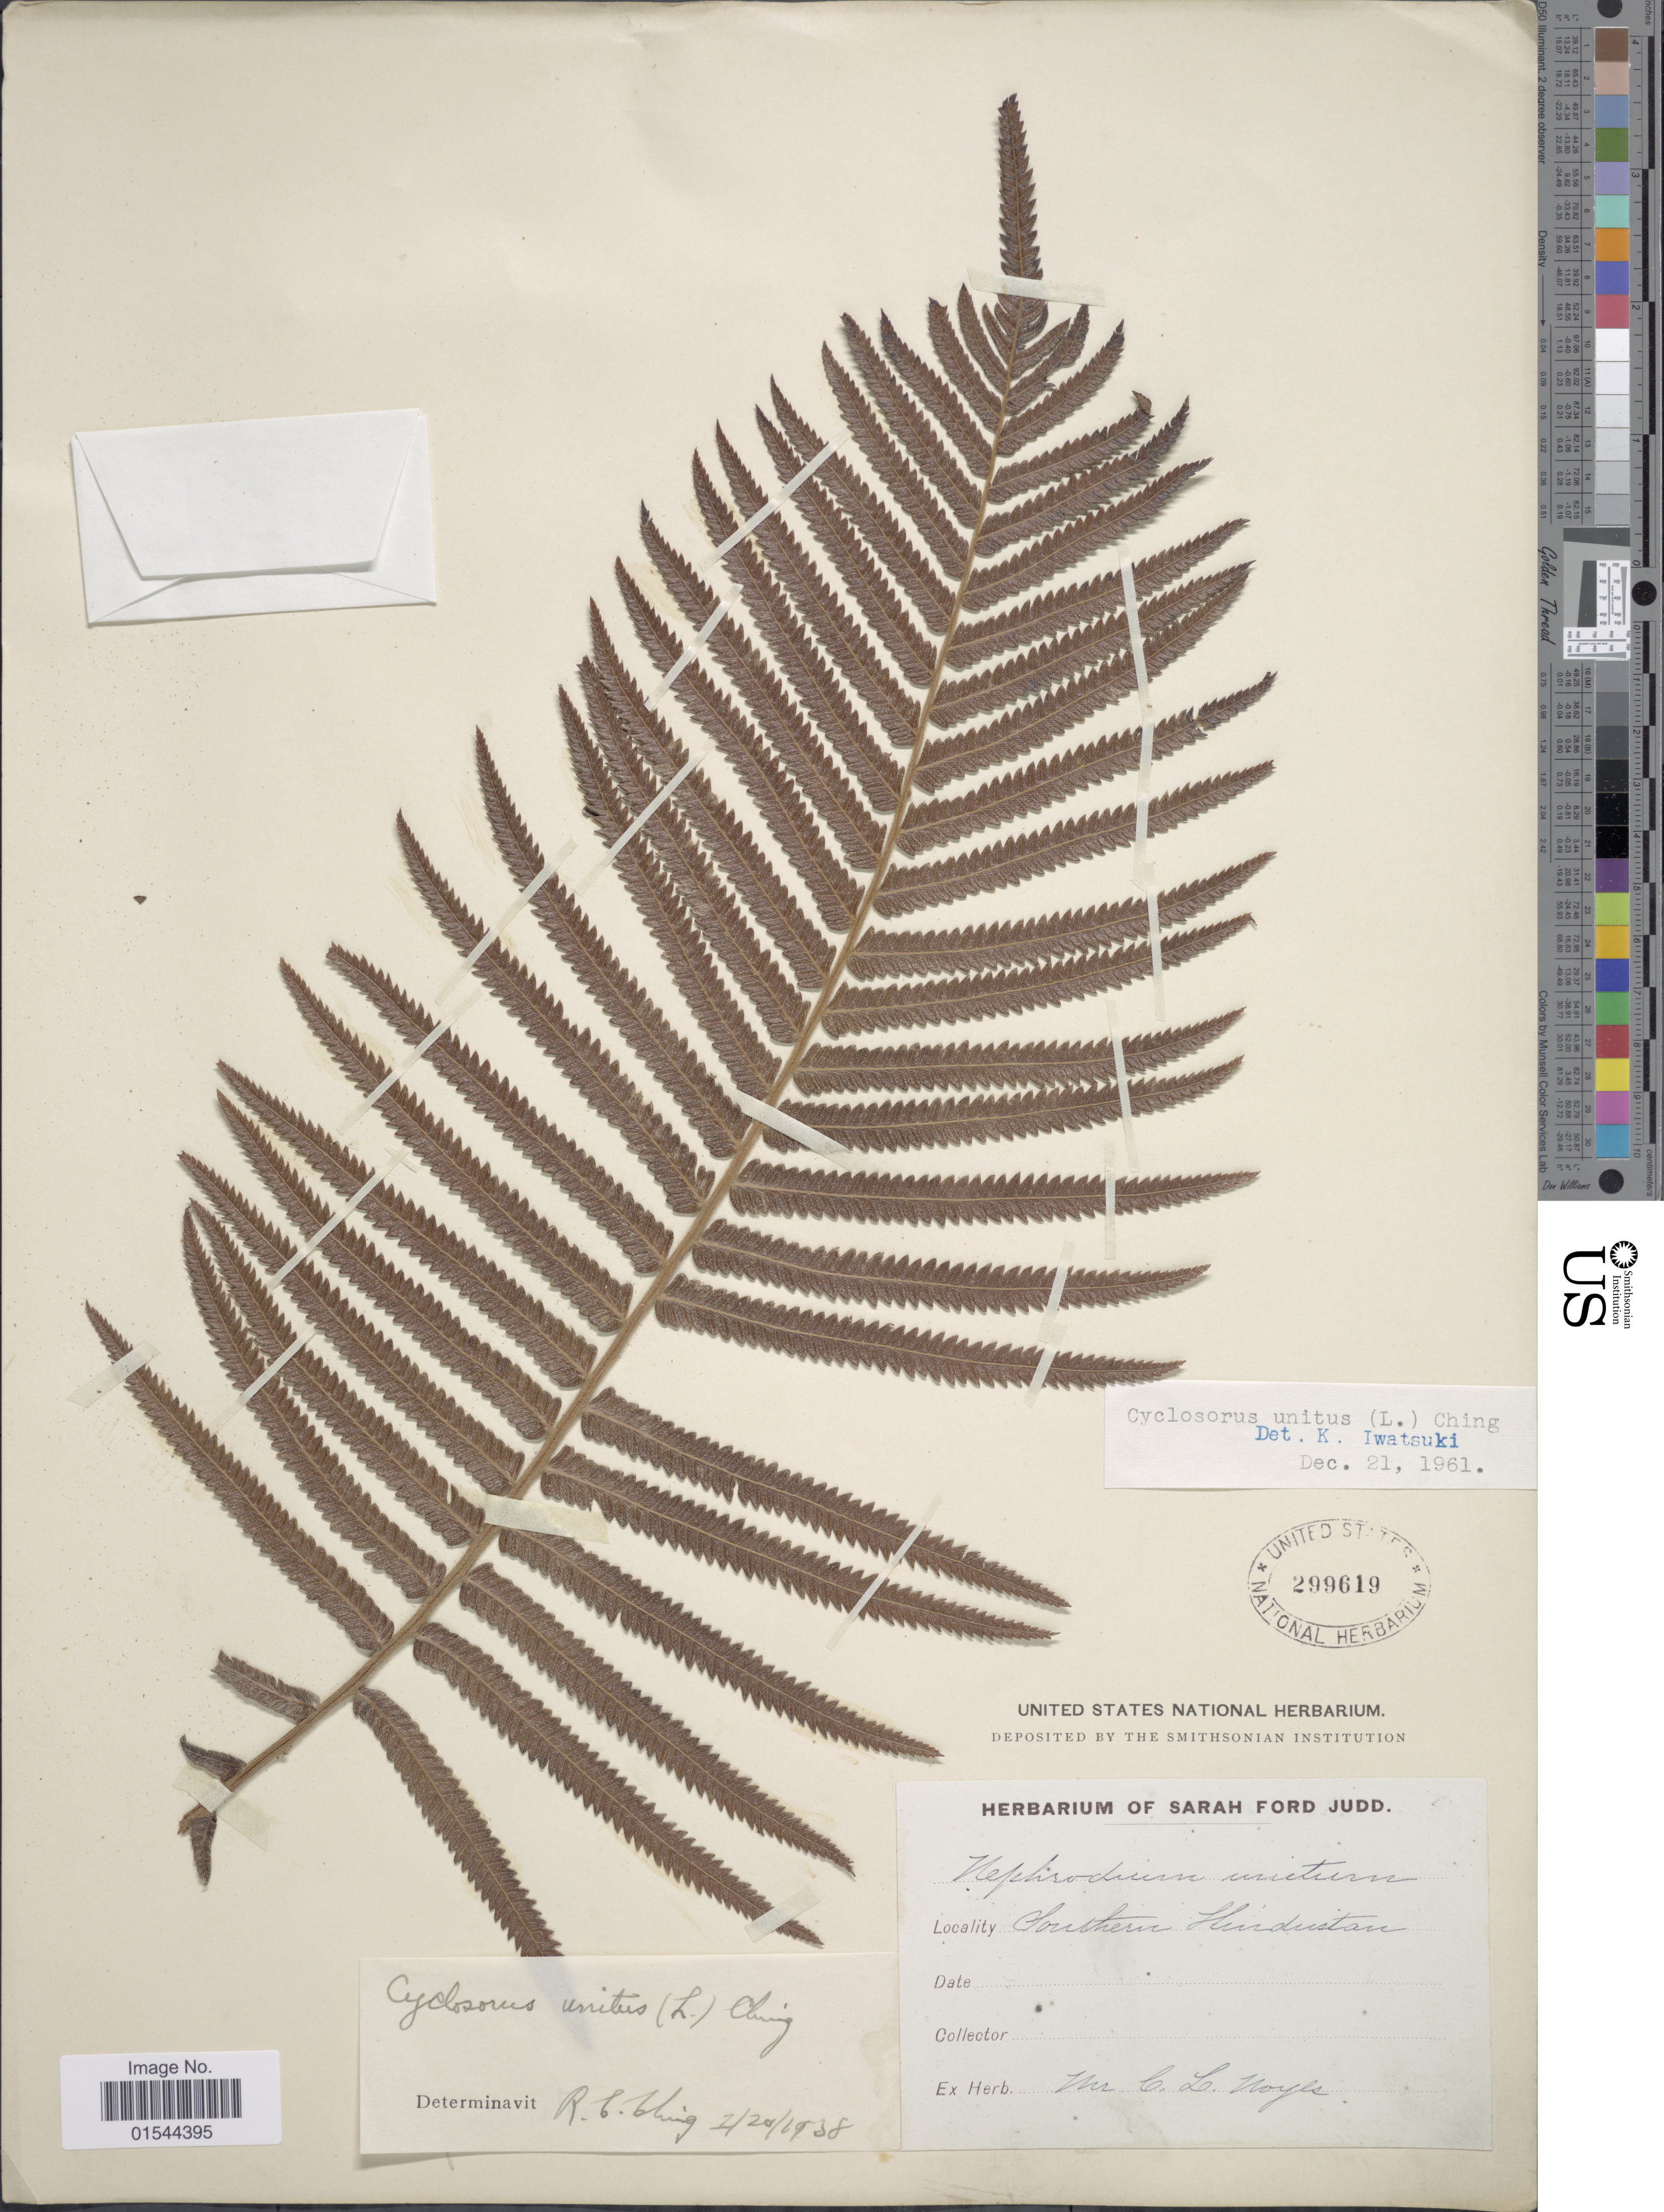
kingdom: Plantae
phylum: Tracheophyta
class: Polypodiopsida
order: Polypodiales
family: Thelypteridaceae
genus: Pneumatopteris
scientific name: Pneumatopteris unita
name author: (Kunze) Holttum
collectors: ex herb. C. L. Noyes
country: India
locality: Southern Hindustan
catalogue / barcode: US 299619